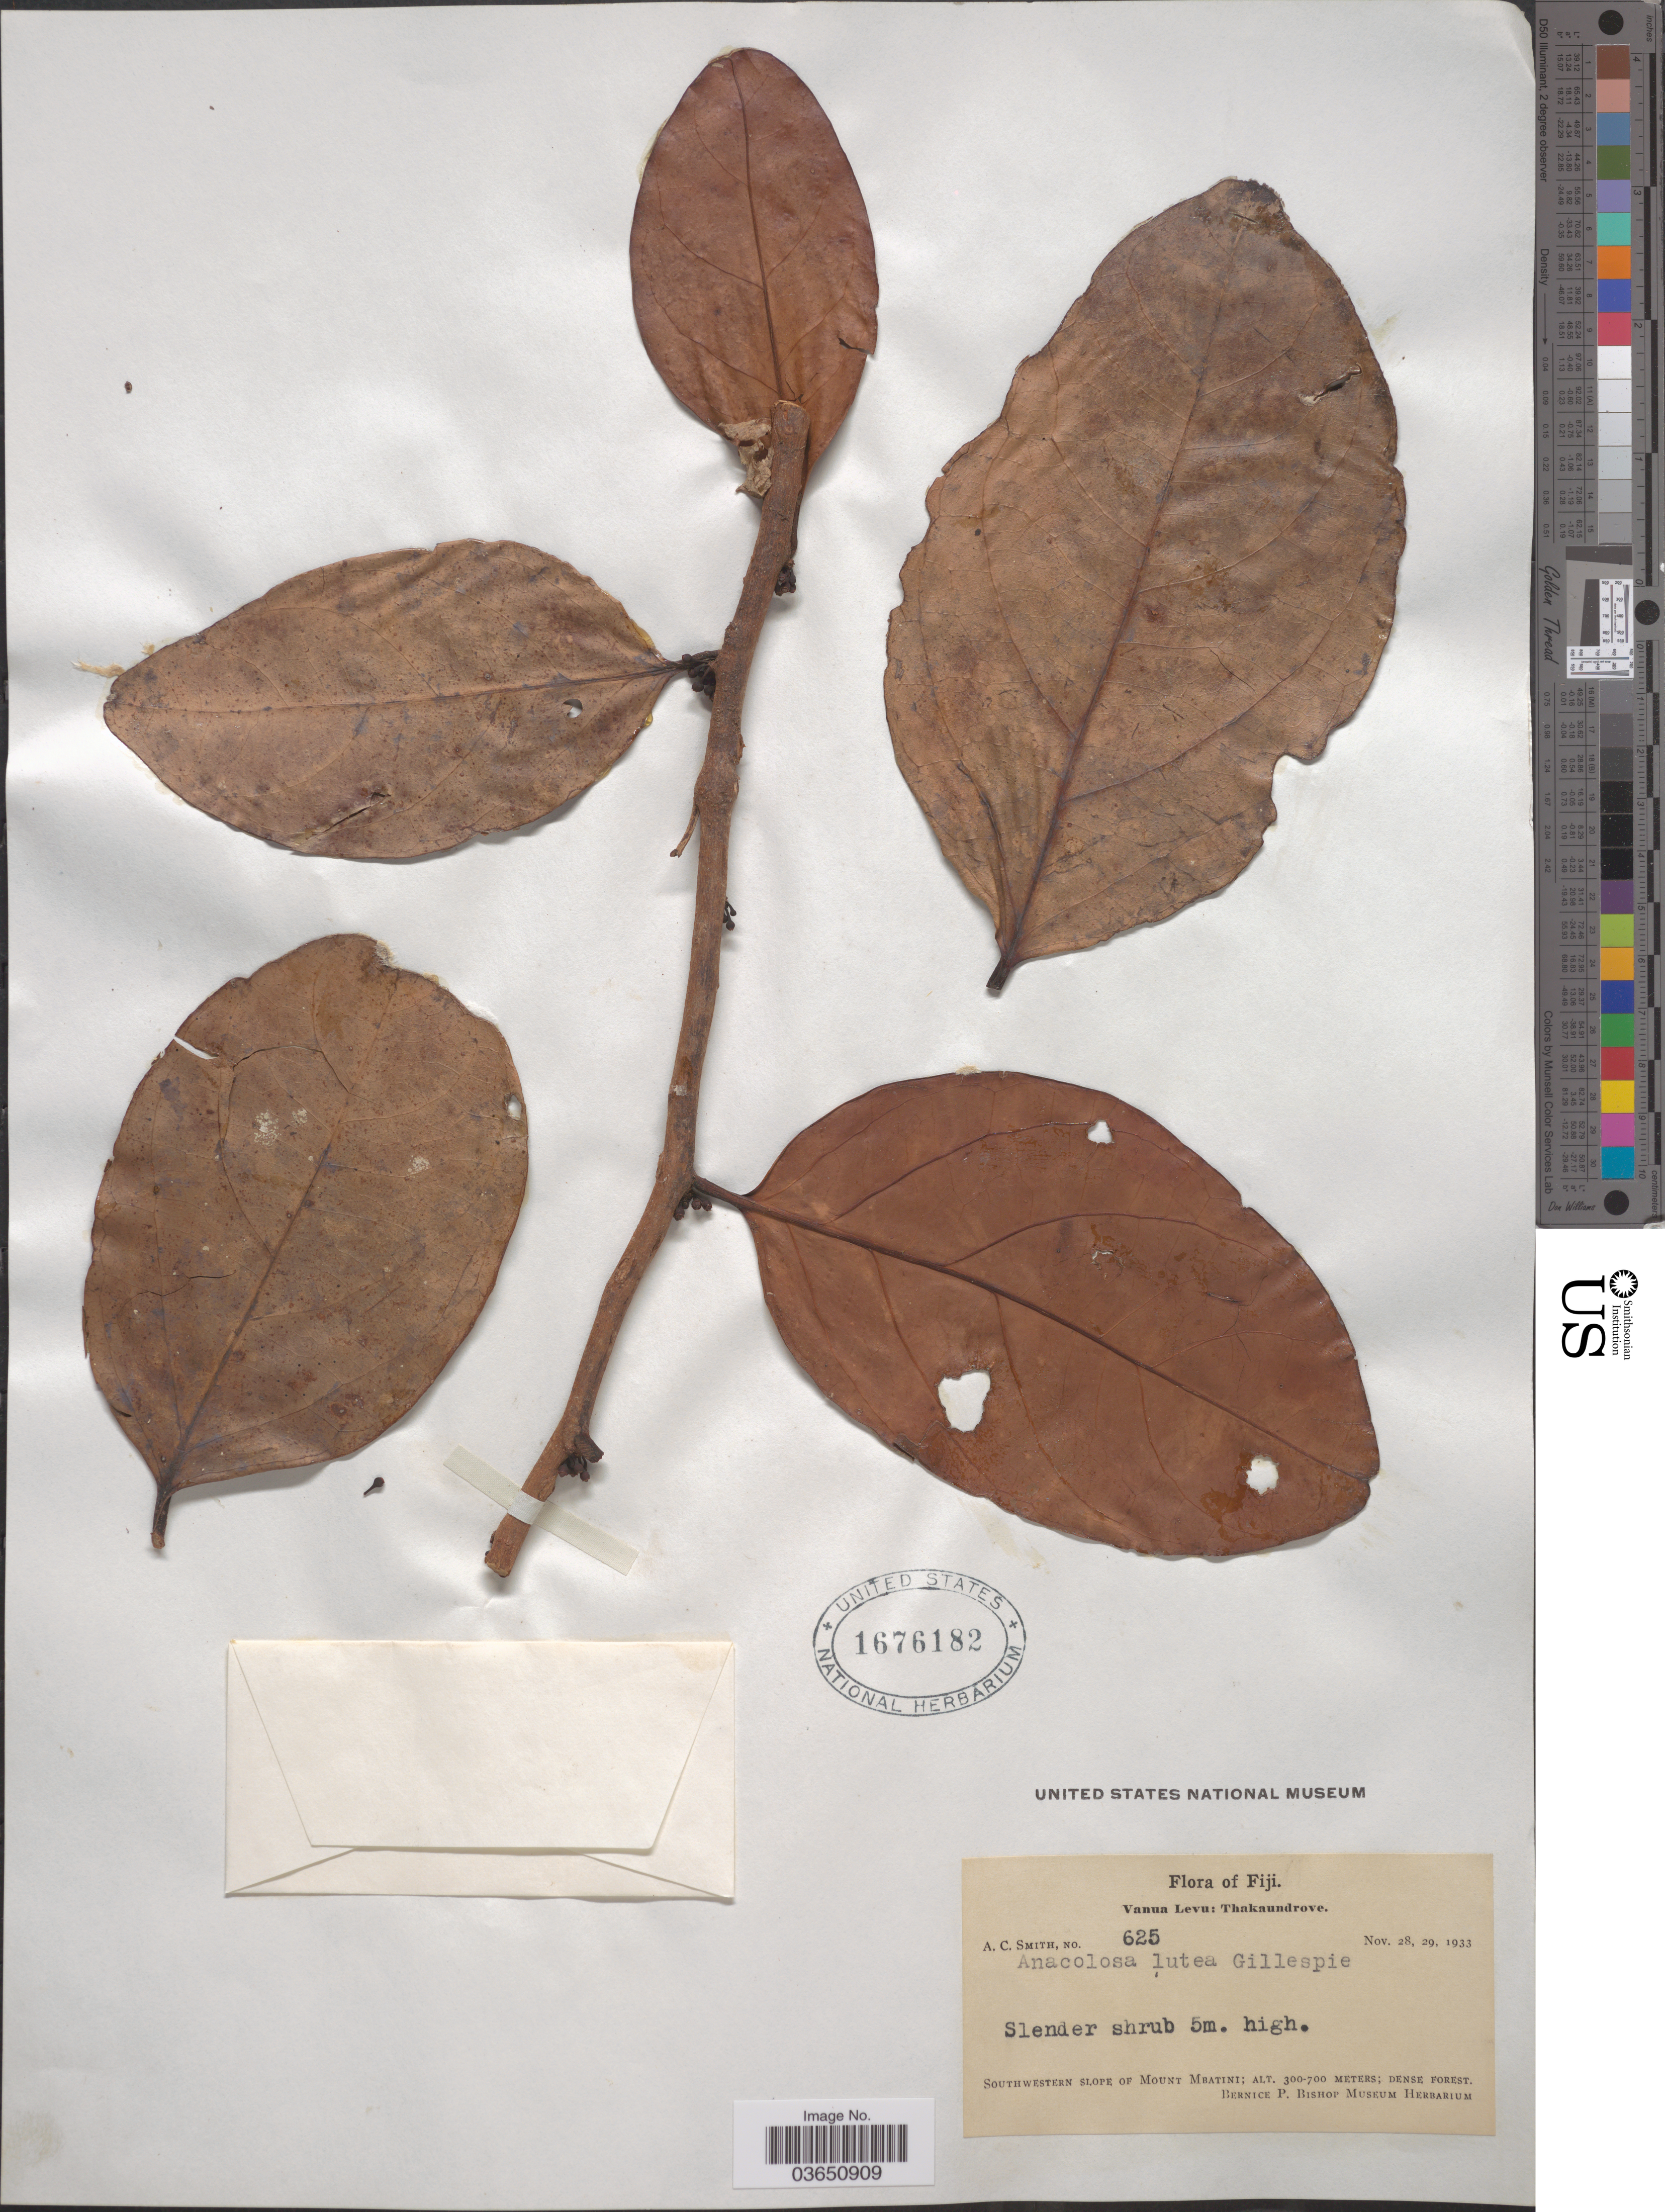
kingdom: Plantae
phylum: Tracheophyta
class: Magnoliopsida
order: Santalales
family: Aptandraceae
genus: Anacolosa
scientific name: Anacolosa lutea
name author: Gillespie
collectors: A. C. Smith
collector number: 625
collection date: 1933-11-28/1933-11-29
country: Fiji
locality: Vanua Levu: Thakaundrove. Southwestern slope of Mount Mbatini.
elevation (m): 300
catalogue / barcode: US 1676182